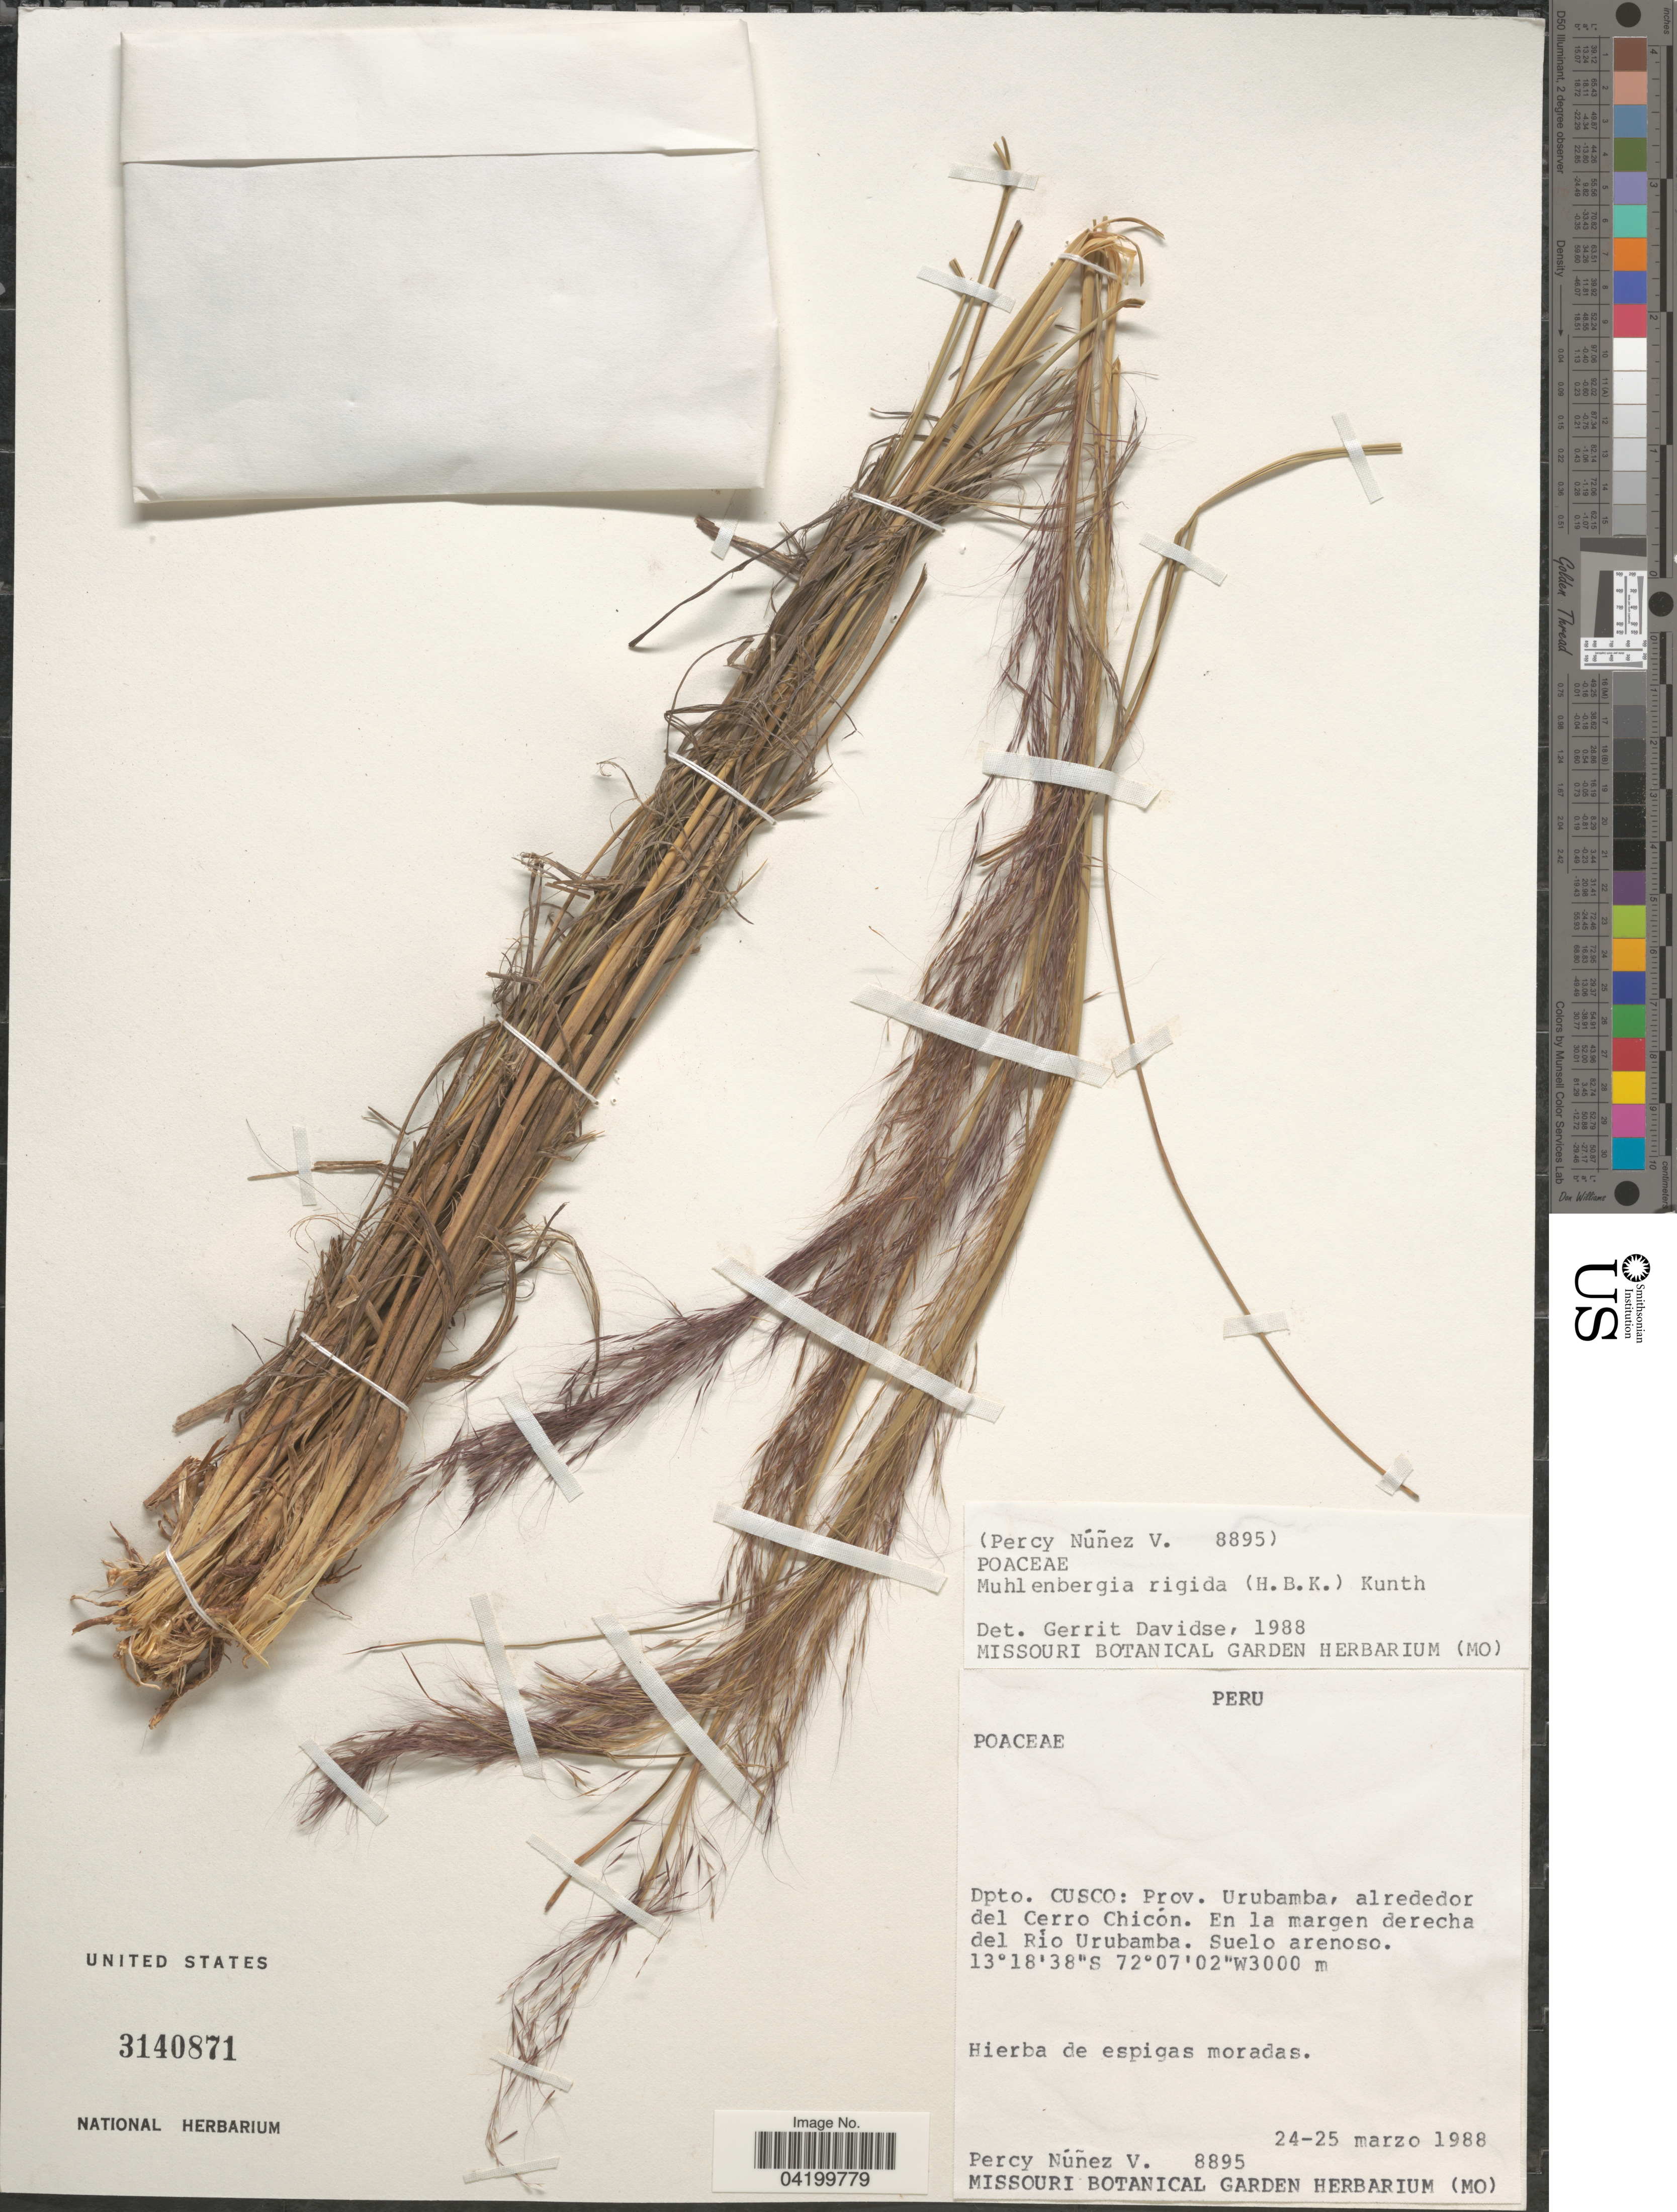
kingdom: Plantae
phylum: Tracheophyta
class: Liliopsida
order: Poales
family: Poaceae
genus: Muhlenbergia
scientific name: Muhlenbergia rigida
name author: (Kunth) Kunth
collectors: P. Nuñez V.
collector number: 8895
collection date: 1988-03-24/1988-03-25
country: Peru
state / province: Cusco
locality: Dpto. Cusco: Prov. Urubamba, alrededor del Cerro Chicón. En la margen derecha del Río Urubamba.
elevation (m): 3000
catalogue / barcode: US 3140871